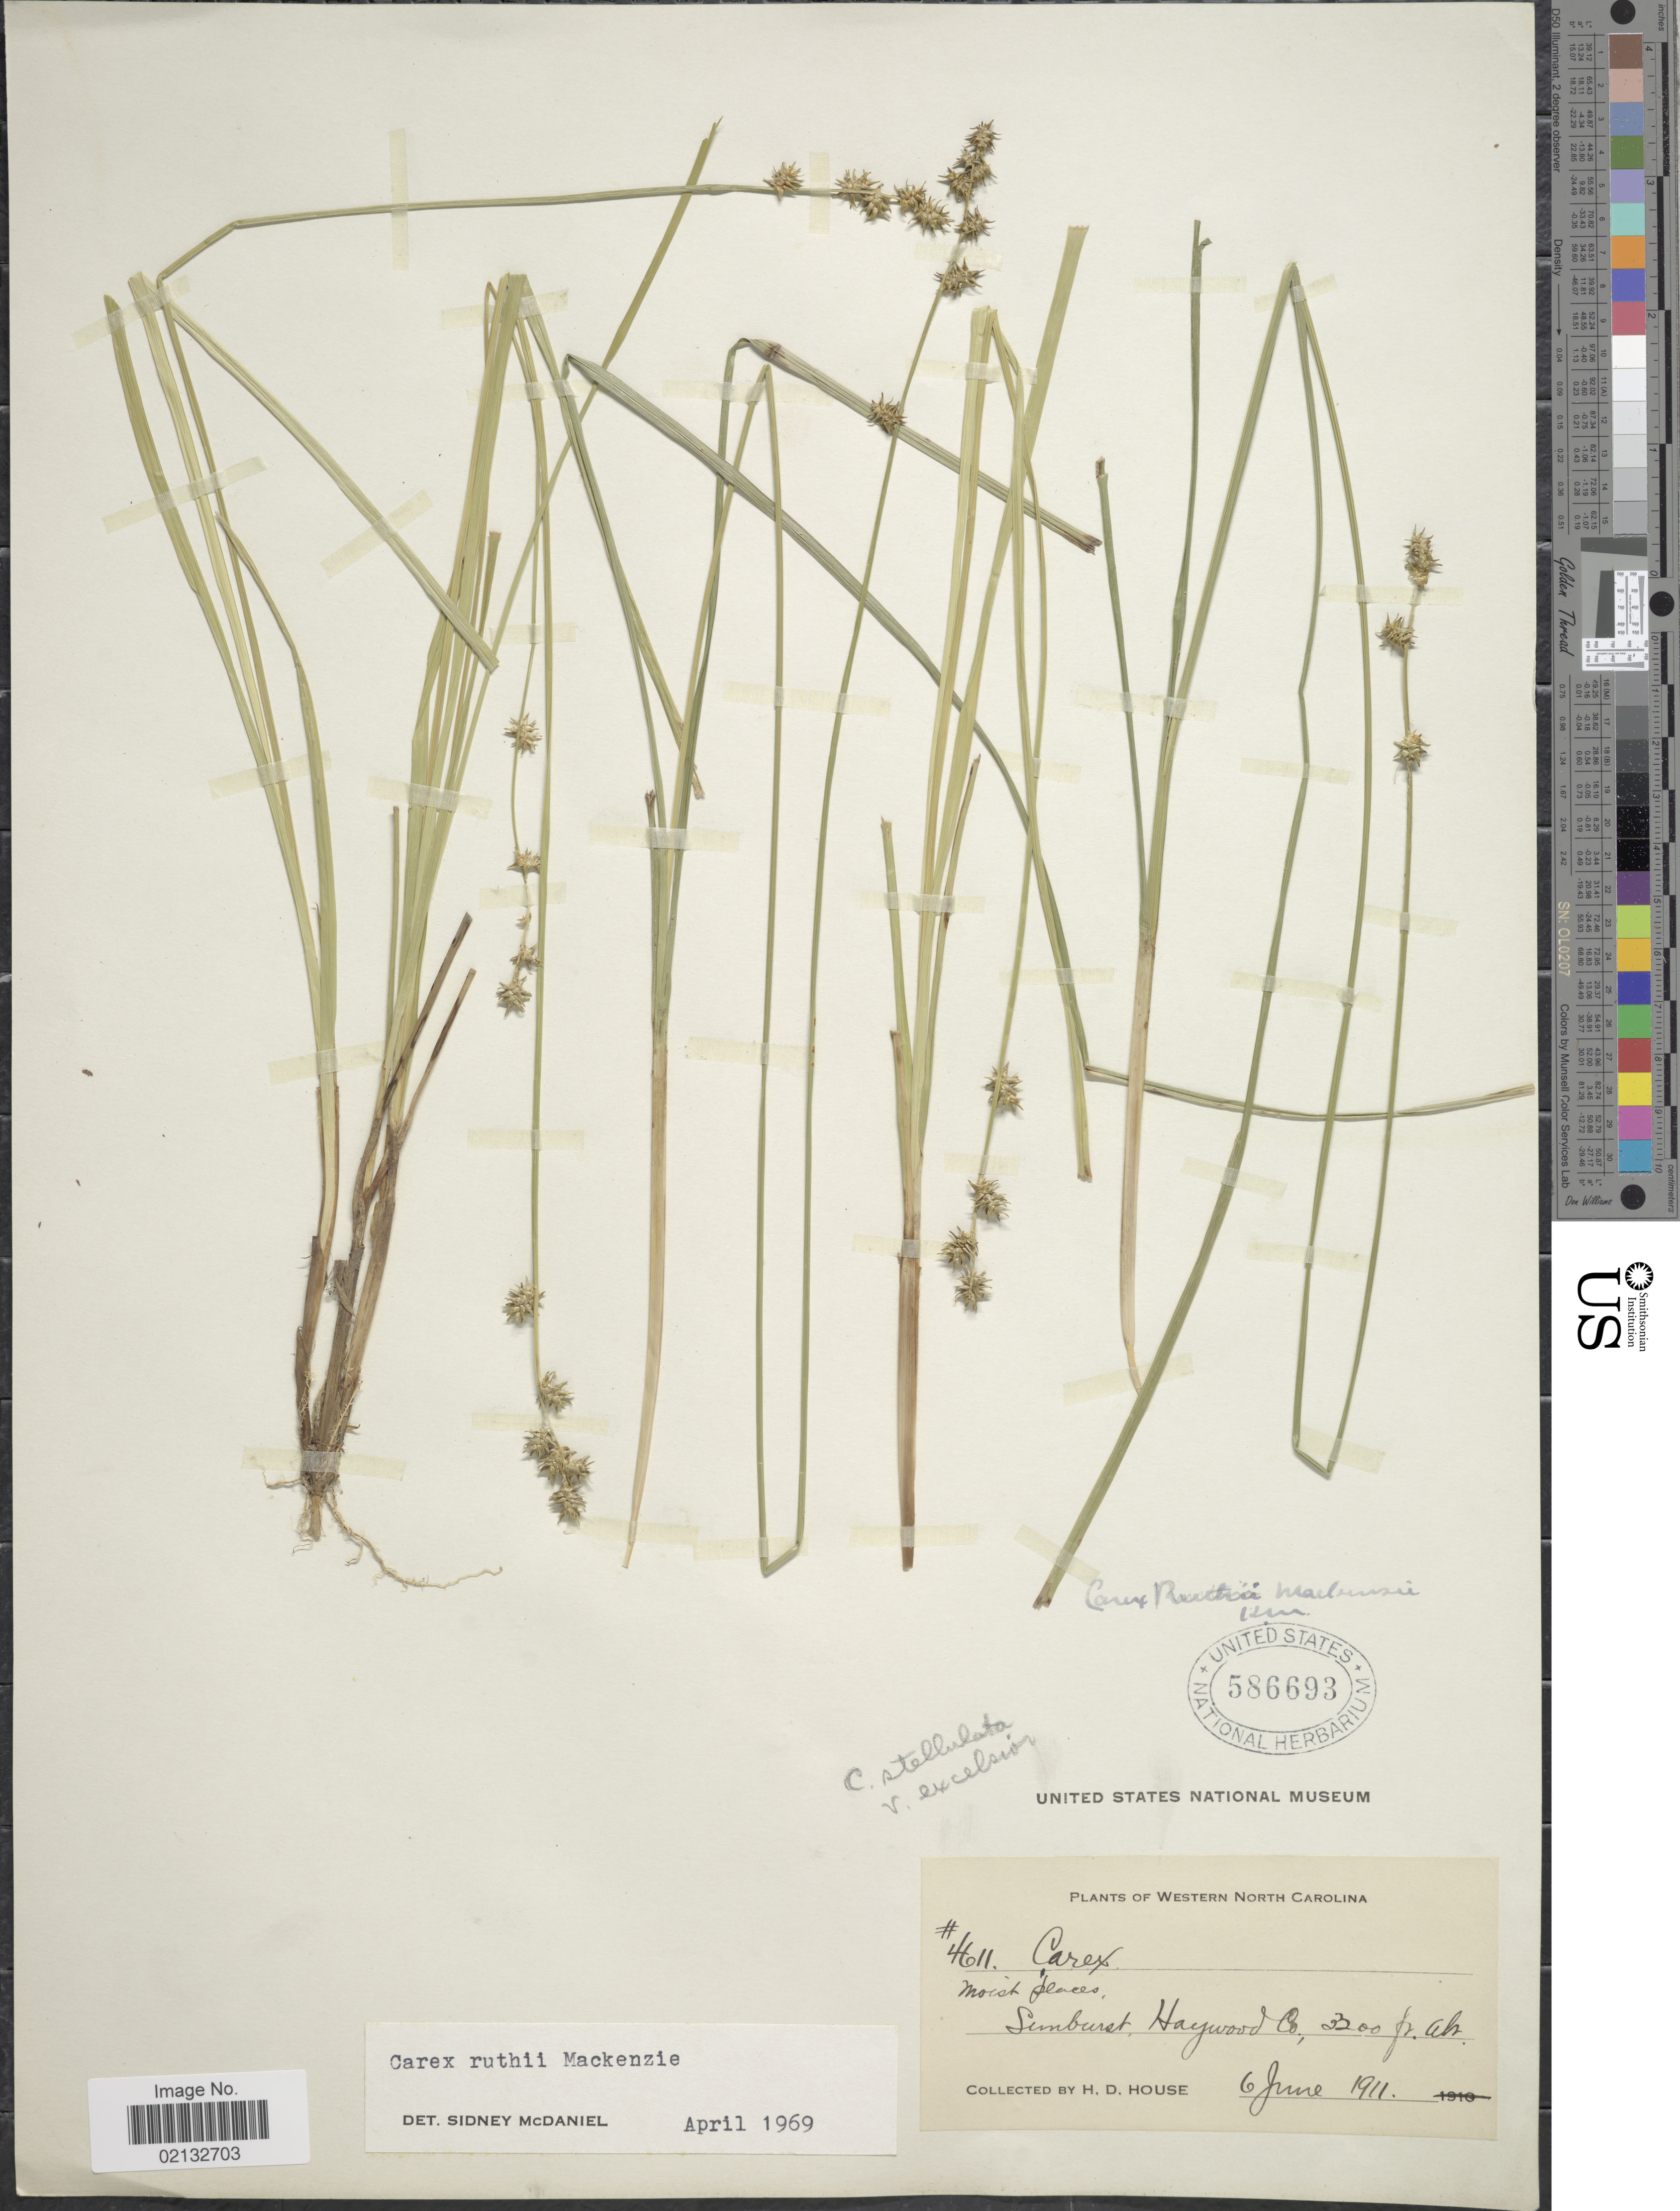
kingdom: Plantae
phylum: Tracheophyta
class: Liliopsida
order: Poales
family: Cyperaceae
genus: Carex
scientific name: Carex ruthii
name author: Mack.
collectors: H. D. House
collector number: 4611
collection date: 1911-06-06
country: United States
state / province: North Carolina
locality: Western North Carolina. Sunburst, Haywood Co.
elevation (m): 975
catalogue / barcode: US 586693